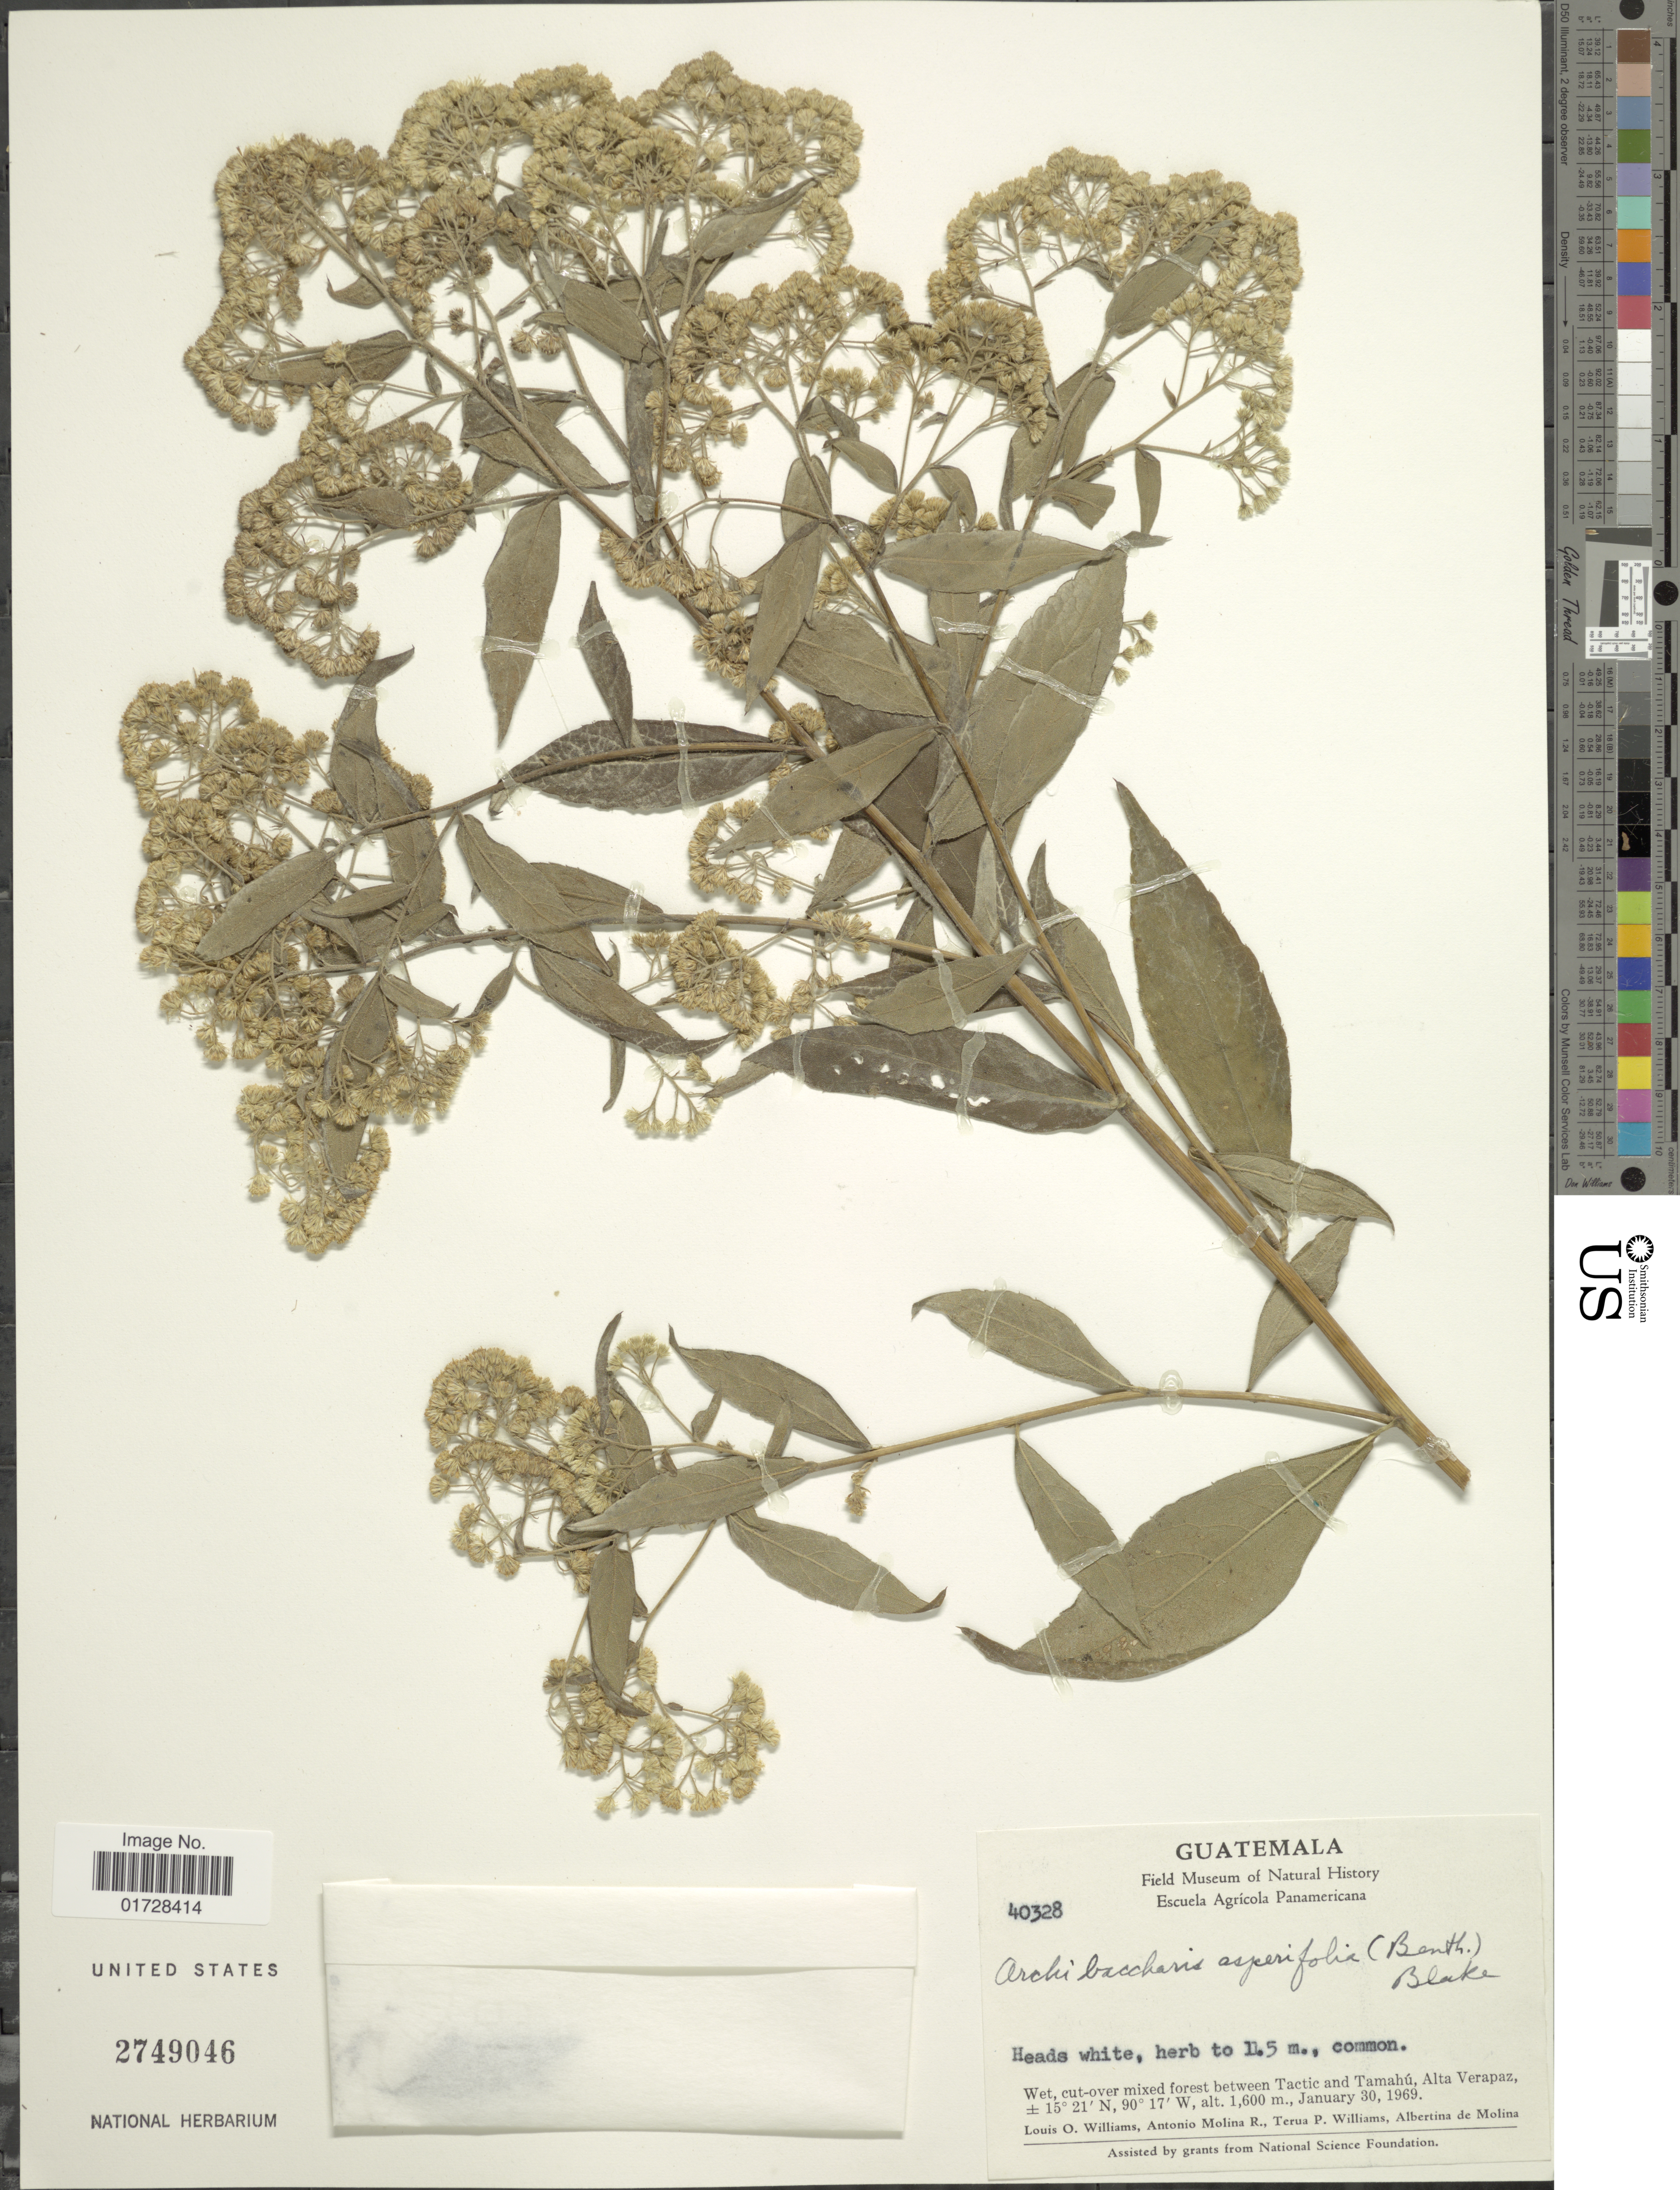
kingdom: Plantae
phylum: Tracheophyta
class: Magnoliopsida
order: Asterales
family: Asteraceae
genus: Archibaccharis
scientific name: Archibaccharis asperifolia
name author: (Benth.) S.F. Blake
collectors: L. O. Williams, A. Molina R., T. P. Williams & A. R. Molina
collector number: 40328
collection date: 1969-01-30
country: Guatemala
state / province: Alta Verapaz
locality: Between Tactic and Tamahu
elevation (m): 1600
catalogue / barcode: US 2749046